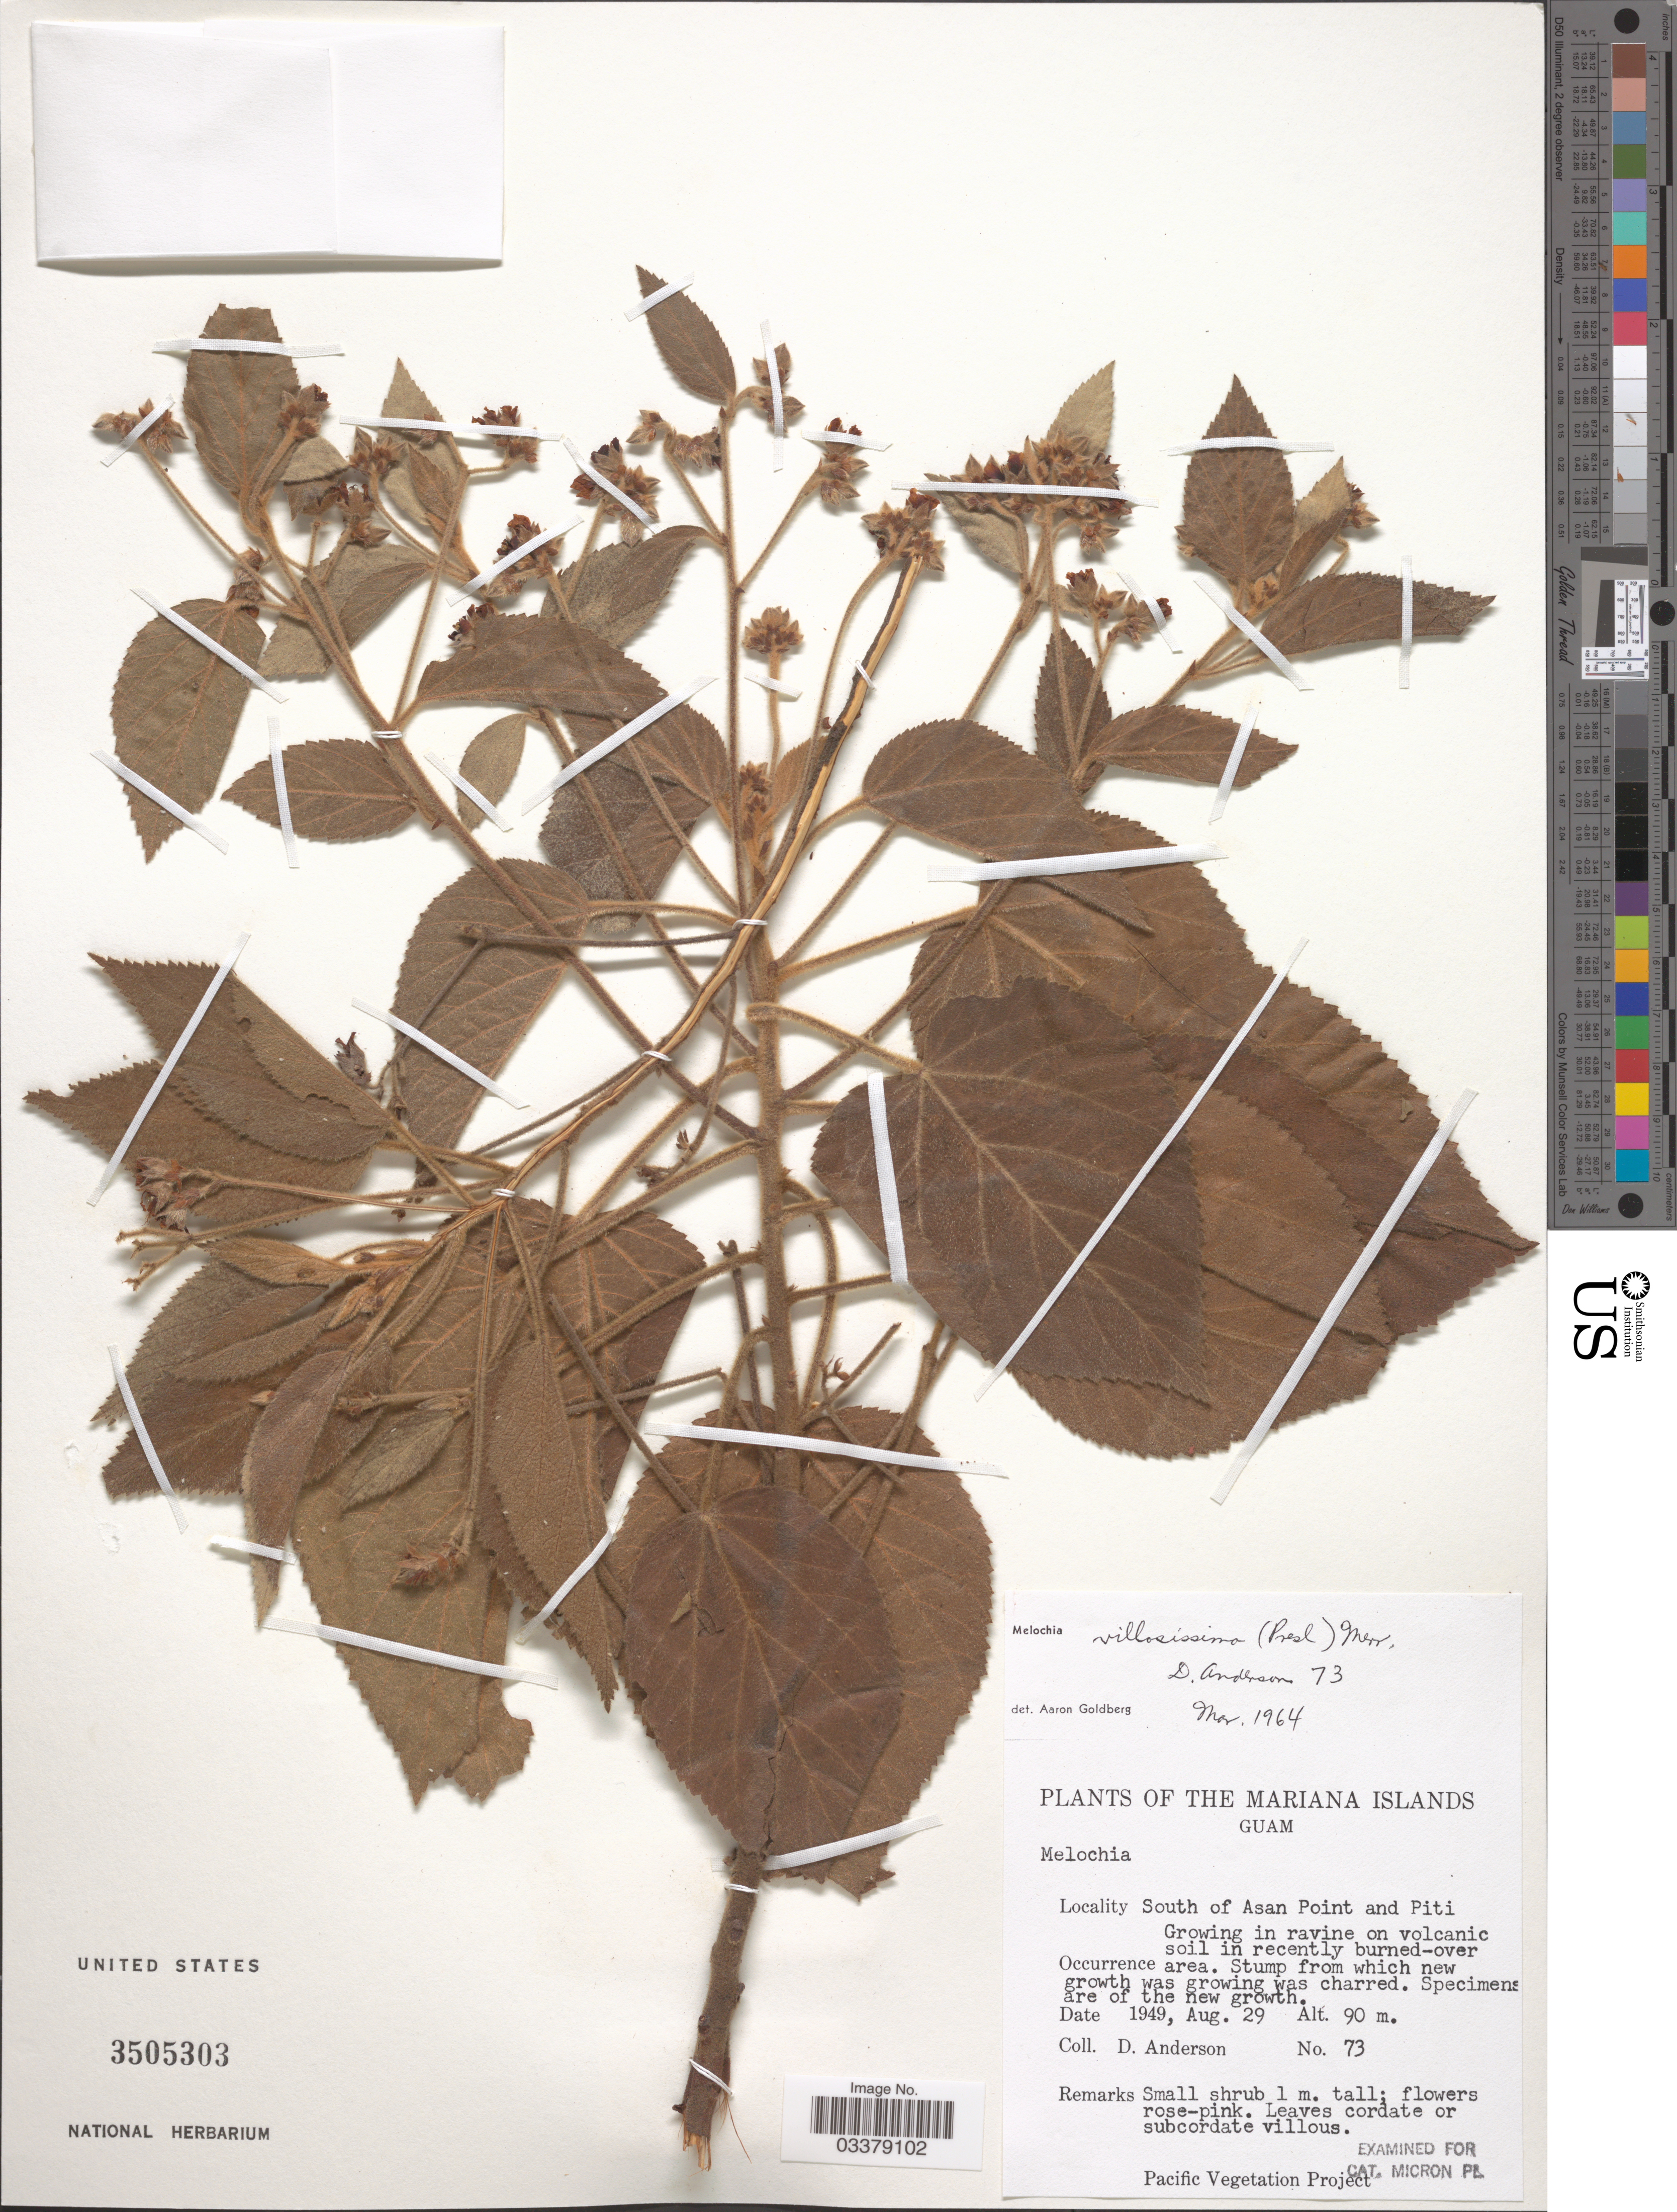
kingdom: Plantae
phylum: Tracheophyta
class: Magnoliopsida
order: Malvales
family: Malvaceae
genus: Melochia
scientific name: Melochia villosissima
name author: (C. Presl) Merr.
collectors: D. Anderson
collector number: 73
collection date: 1949-08-29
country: Guam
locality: The Marianas Islands. South of Asan Point and Piti.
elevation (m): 90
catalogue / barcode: US 3505303